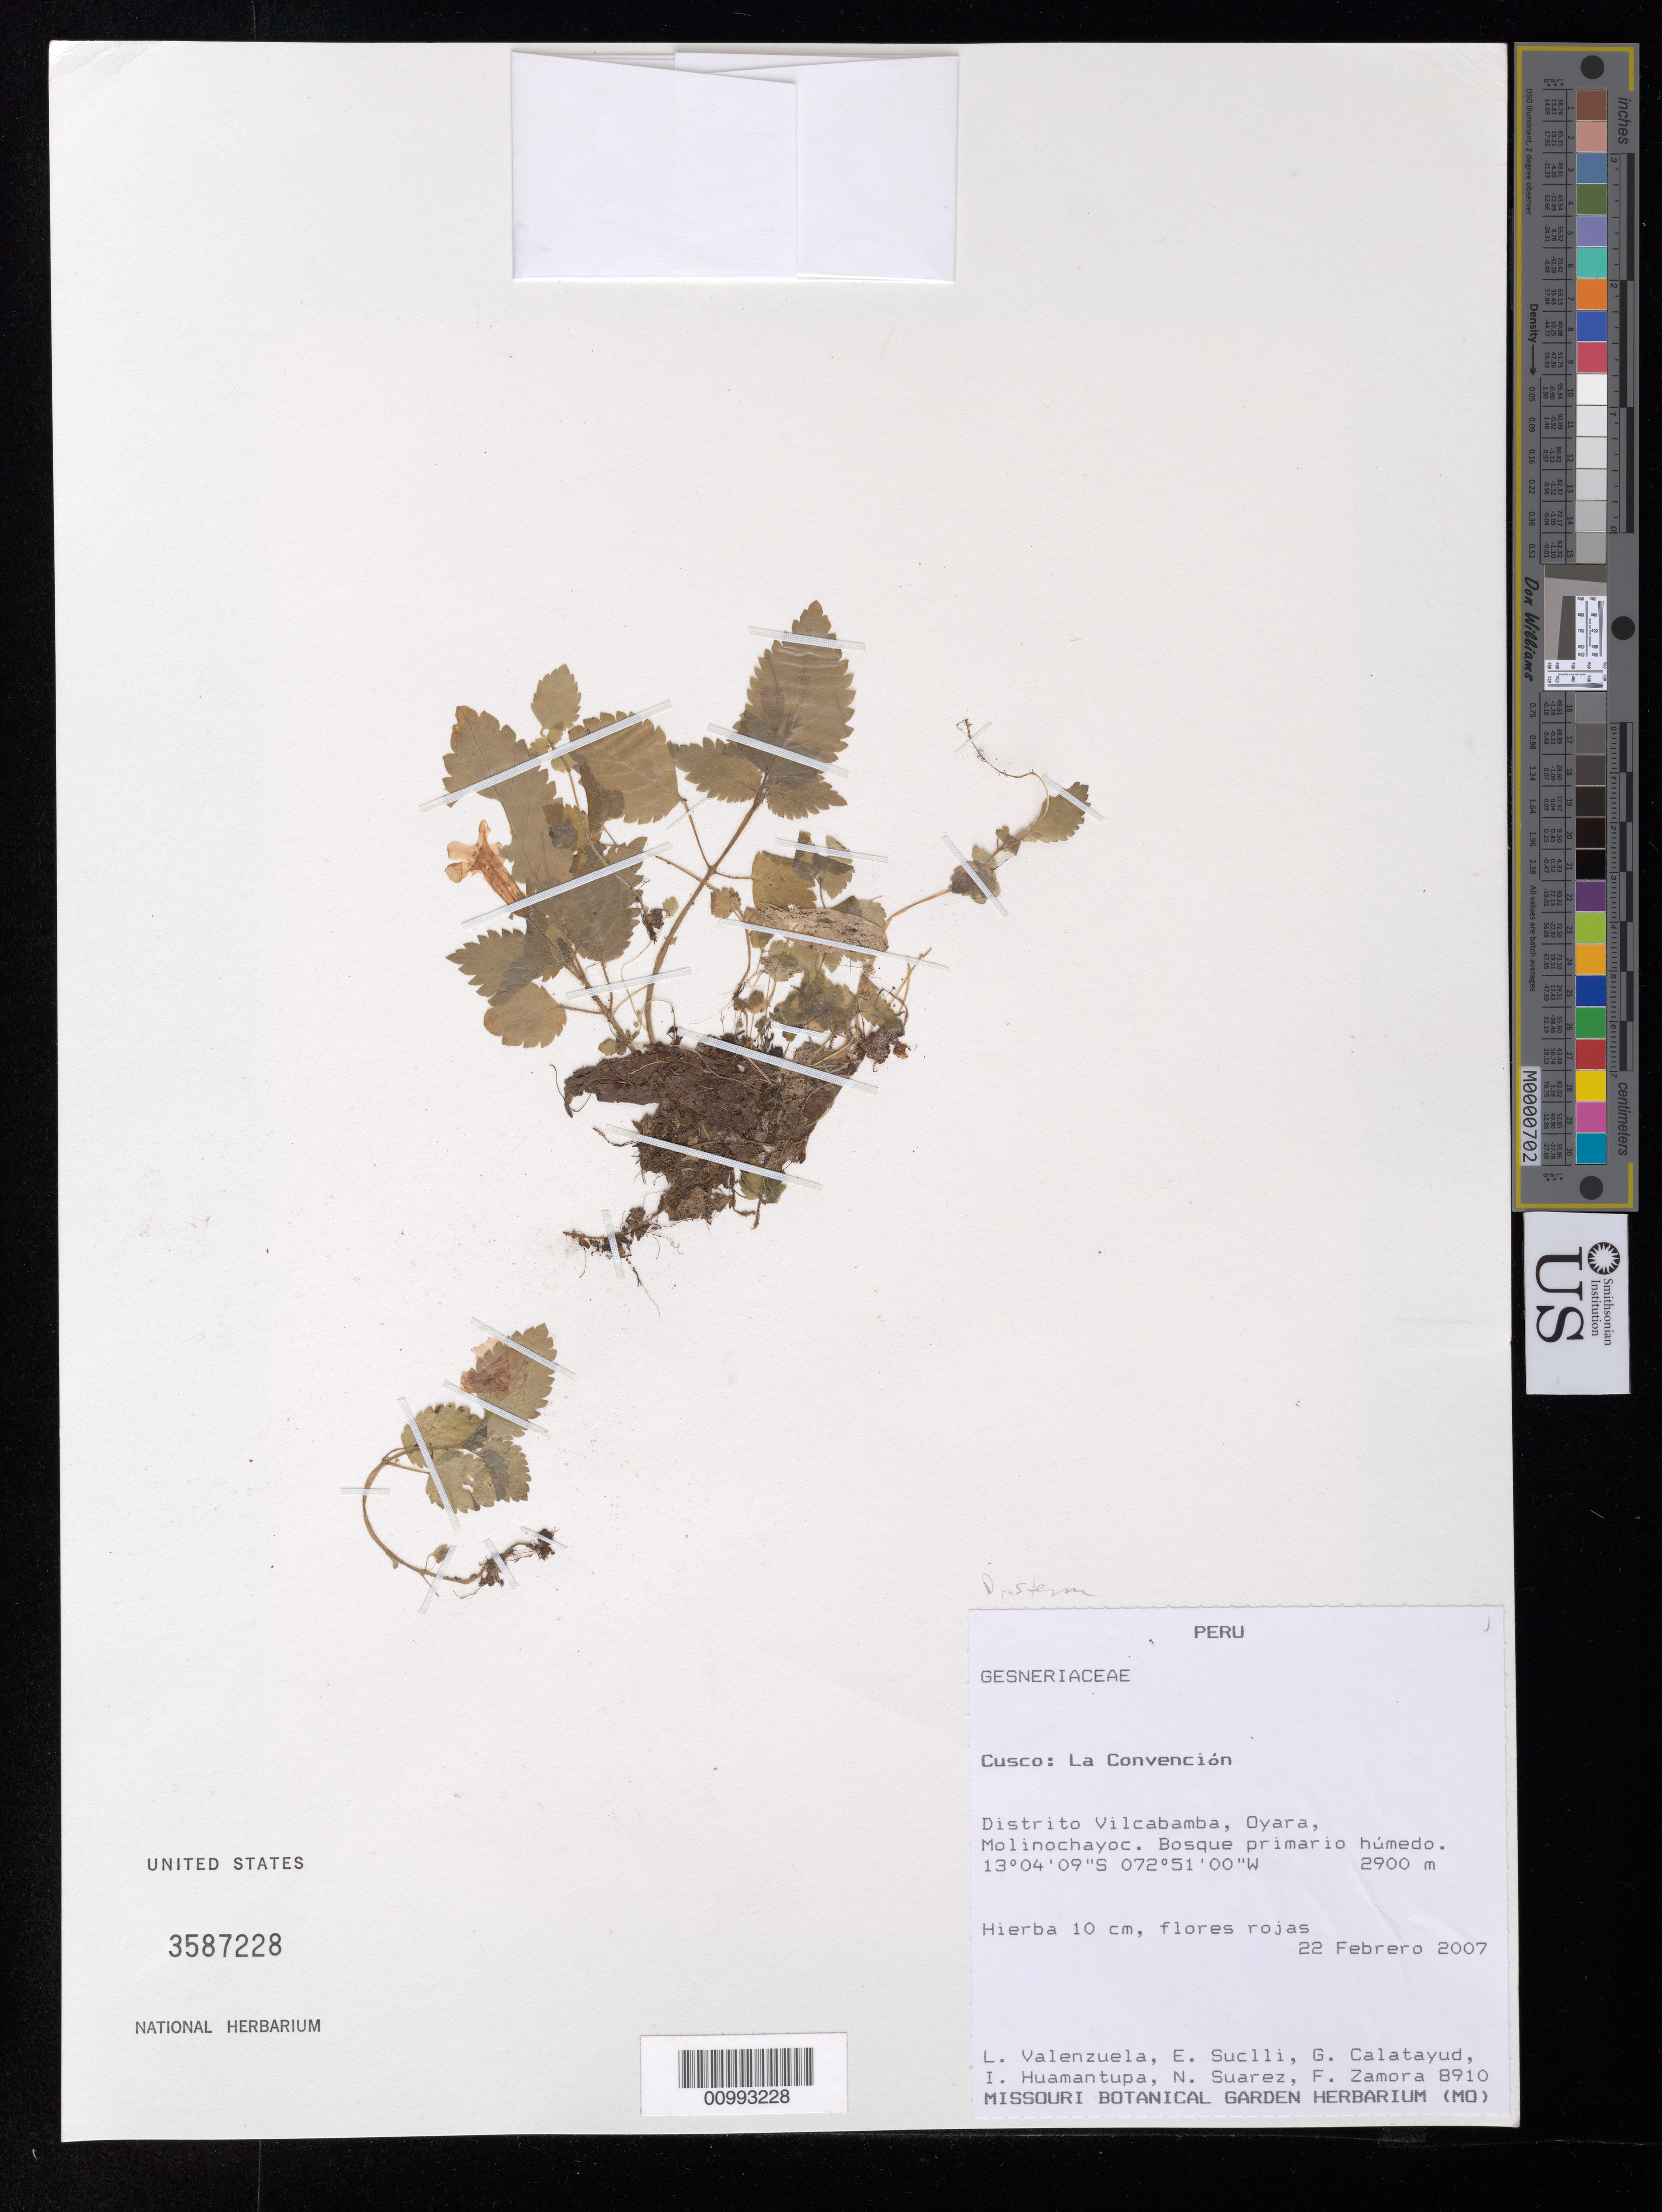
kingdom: Plantae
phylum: Tracheophyta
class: Magnoliopsida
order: Lamiales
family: Gesneriaceae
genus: Diastema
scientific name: Diastema sp.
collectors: L. Valenzuela & et al.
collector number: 8910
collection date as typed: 22 Feb 2007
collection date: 2007-02-22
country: Peru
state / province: Cusco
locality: Cusco: La Convención. Distrito Vilcabamba, Oyara, Molinochayoc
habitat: Bosque primario húmedo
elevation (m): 2900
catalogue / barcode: US 3587228